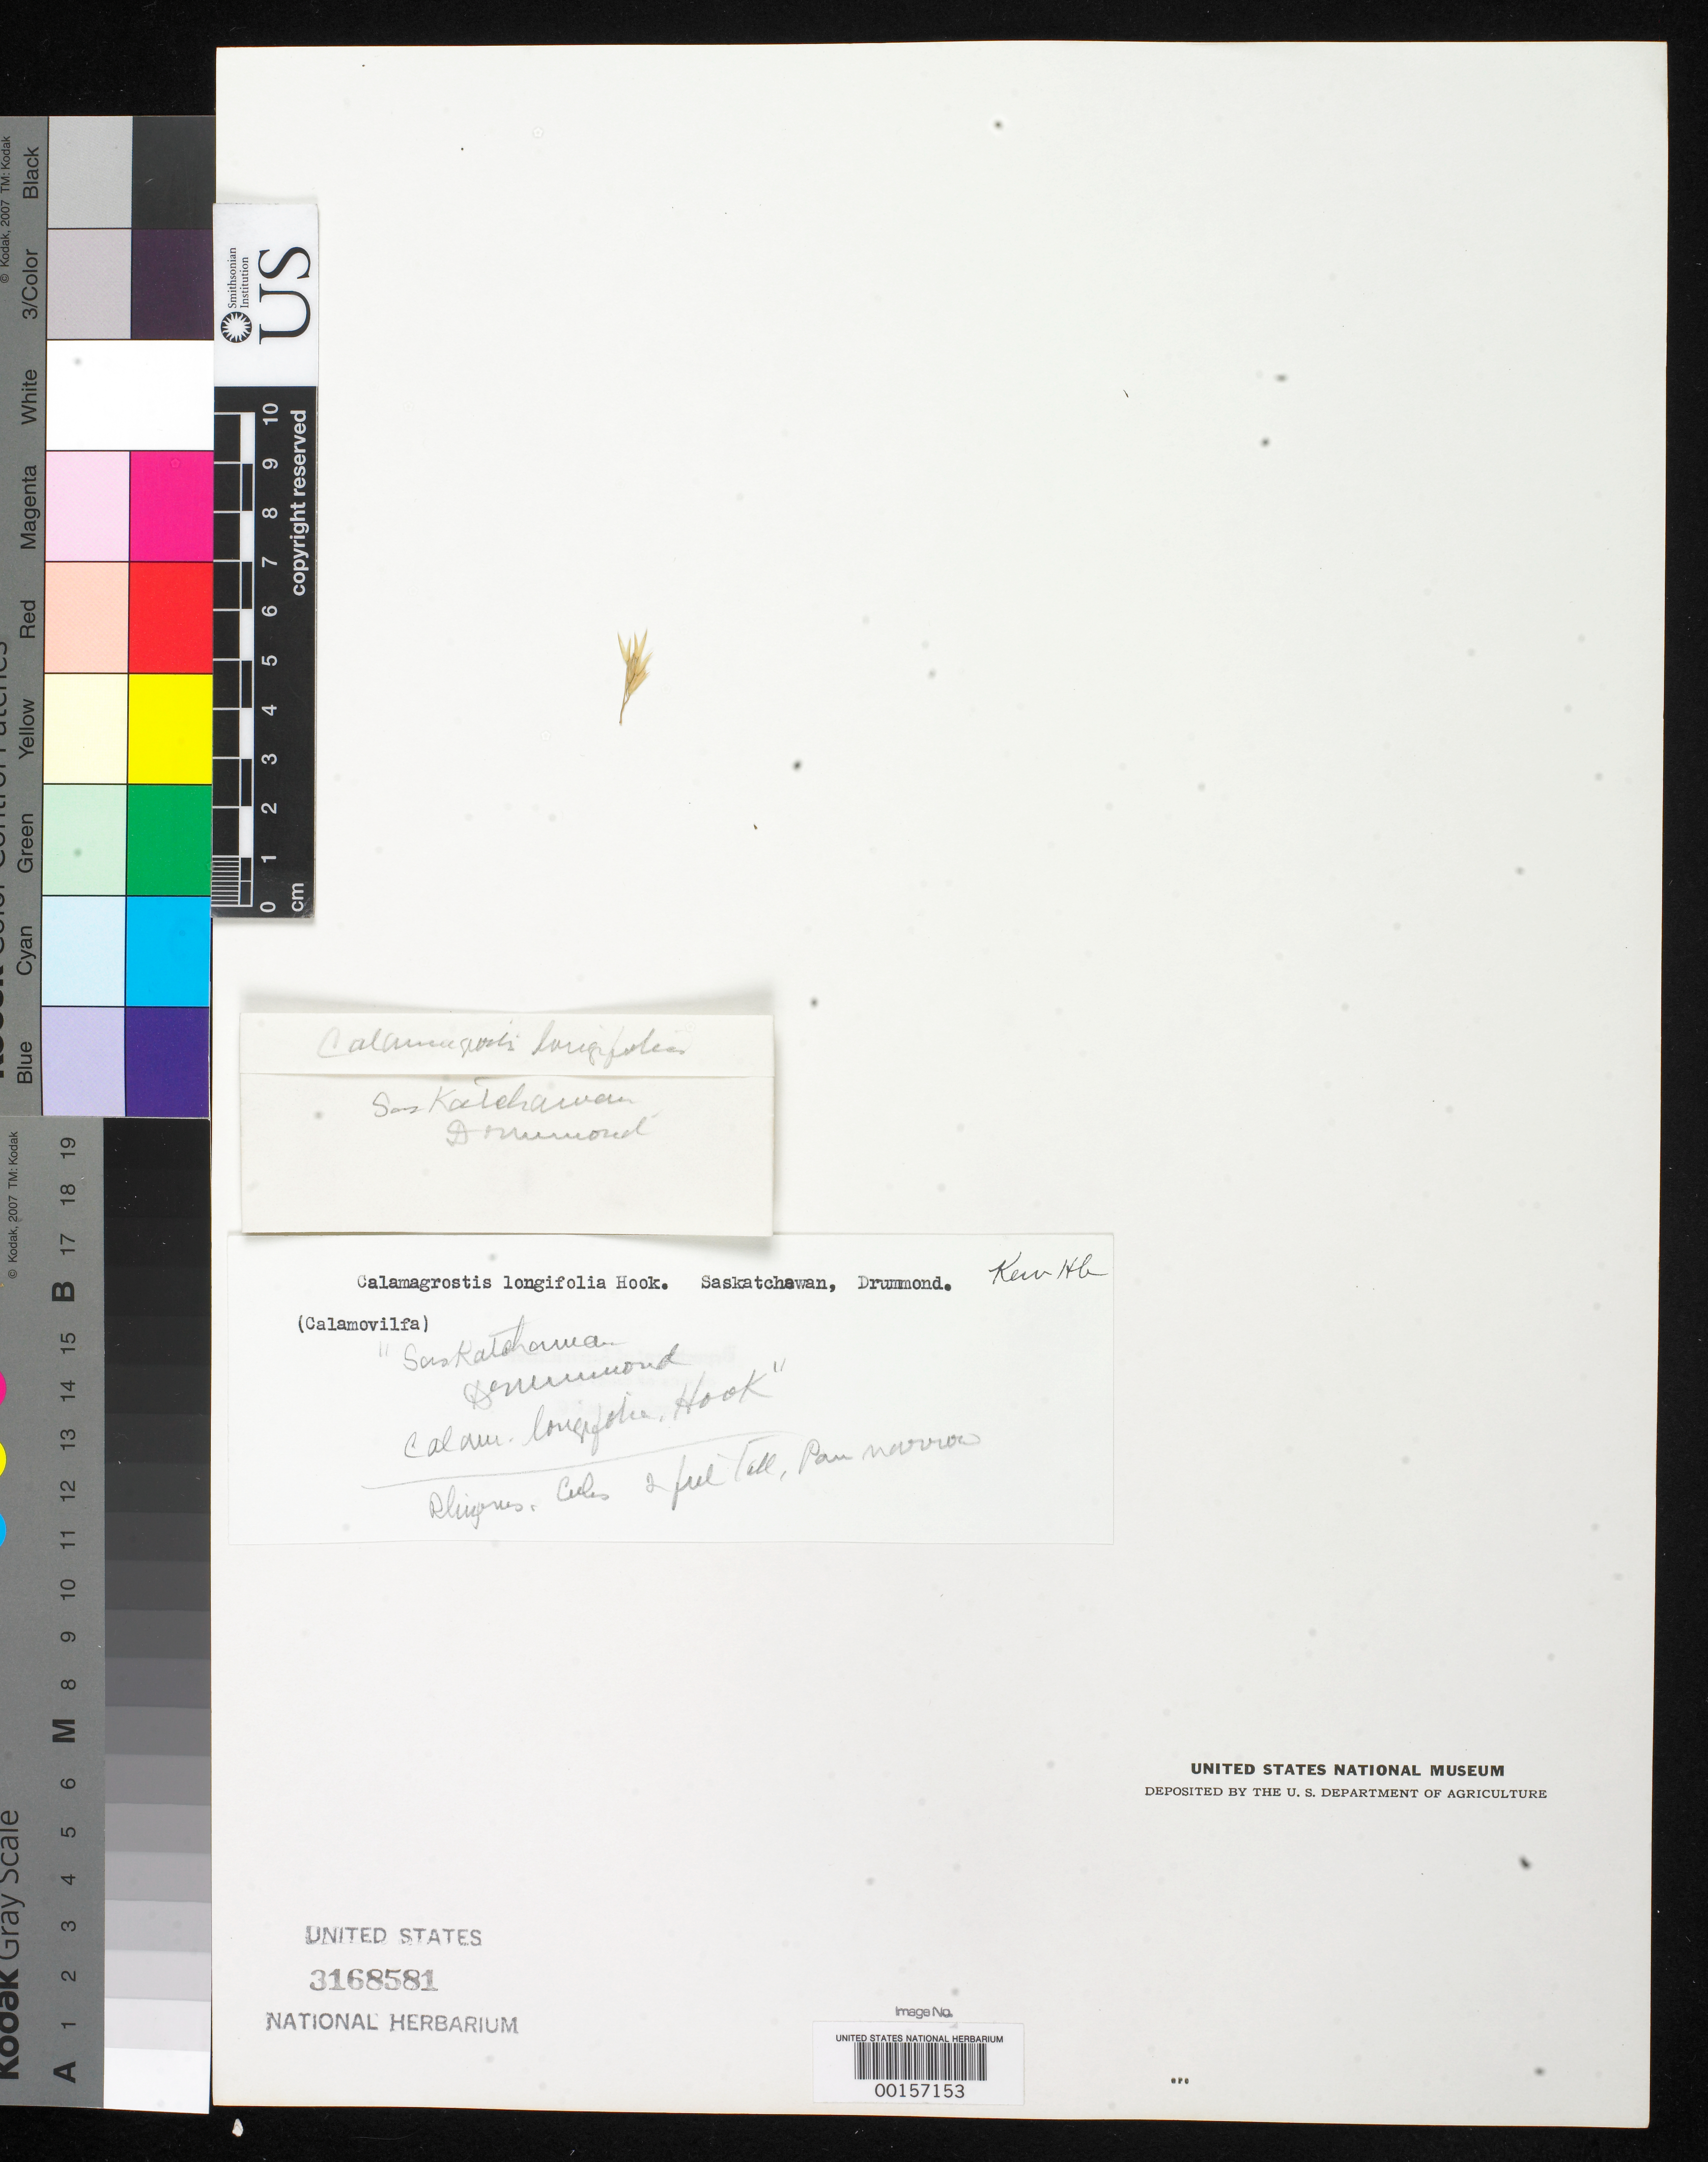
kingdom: Plantae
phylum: Tracheophyta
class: Liliopsida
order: Poales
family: Poaceae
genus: Calamagrostis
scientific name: Calamagrostis longifolia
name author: Hook. f.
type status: Type Fragment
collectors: T. Drummond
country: Canada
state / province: Saskatchewan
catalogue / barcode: US 3168581